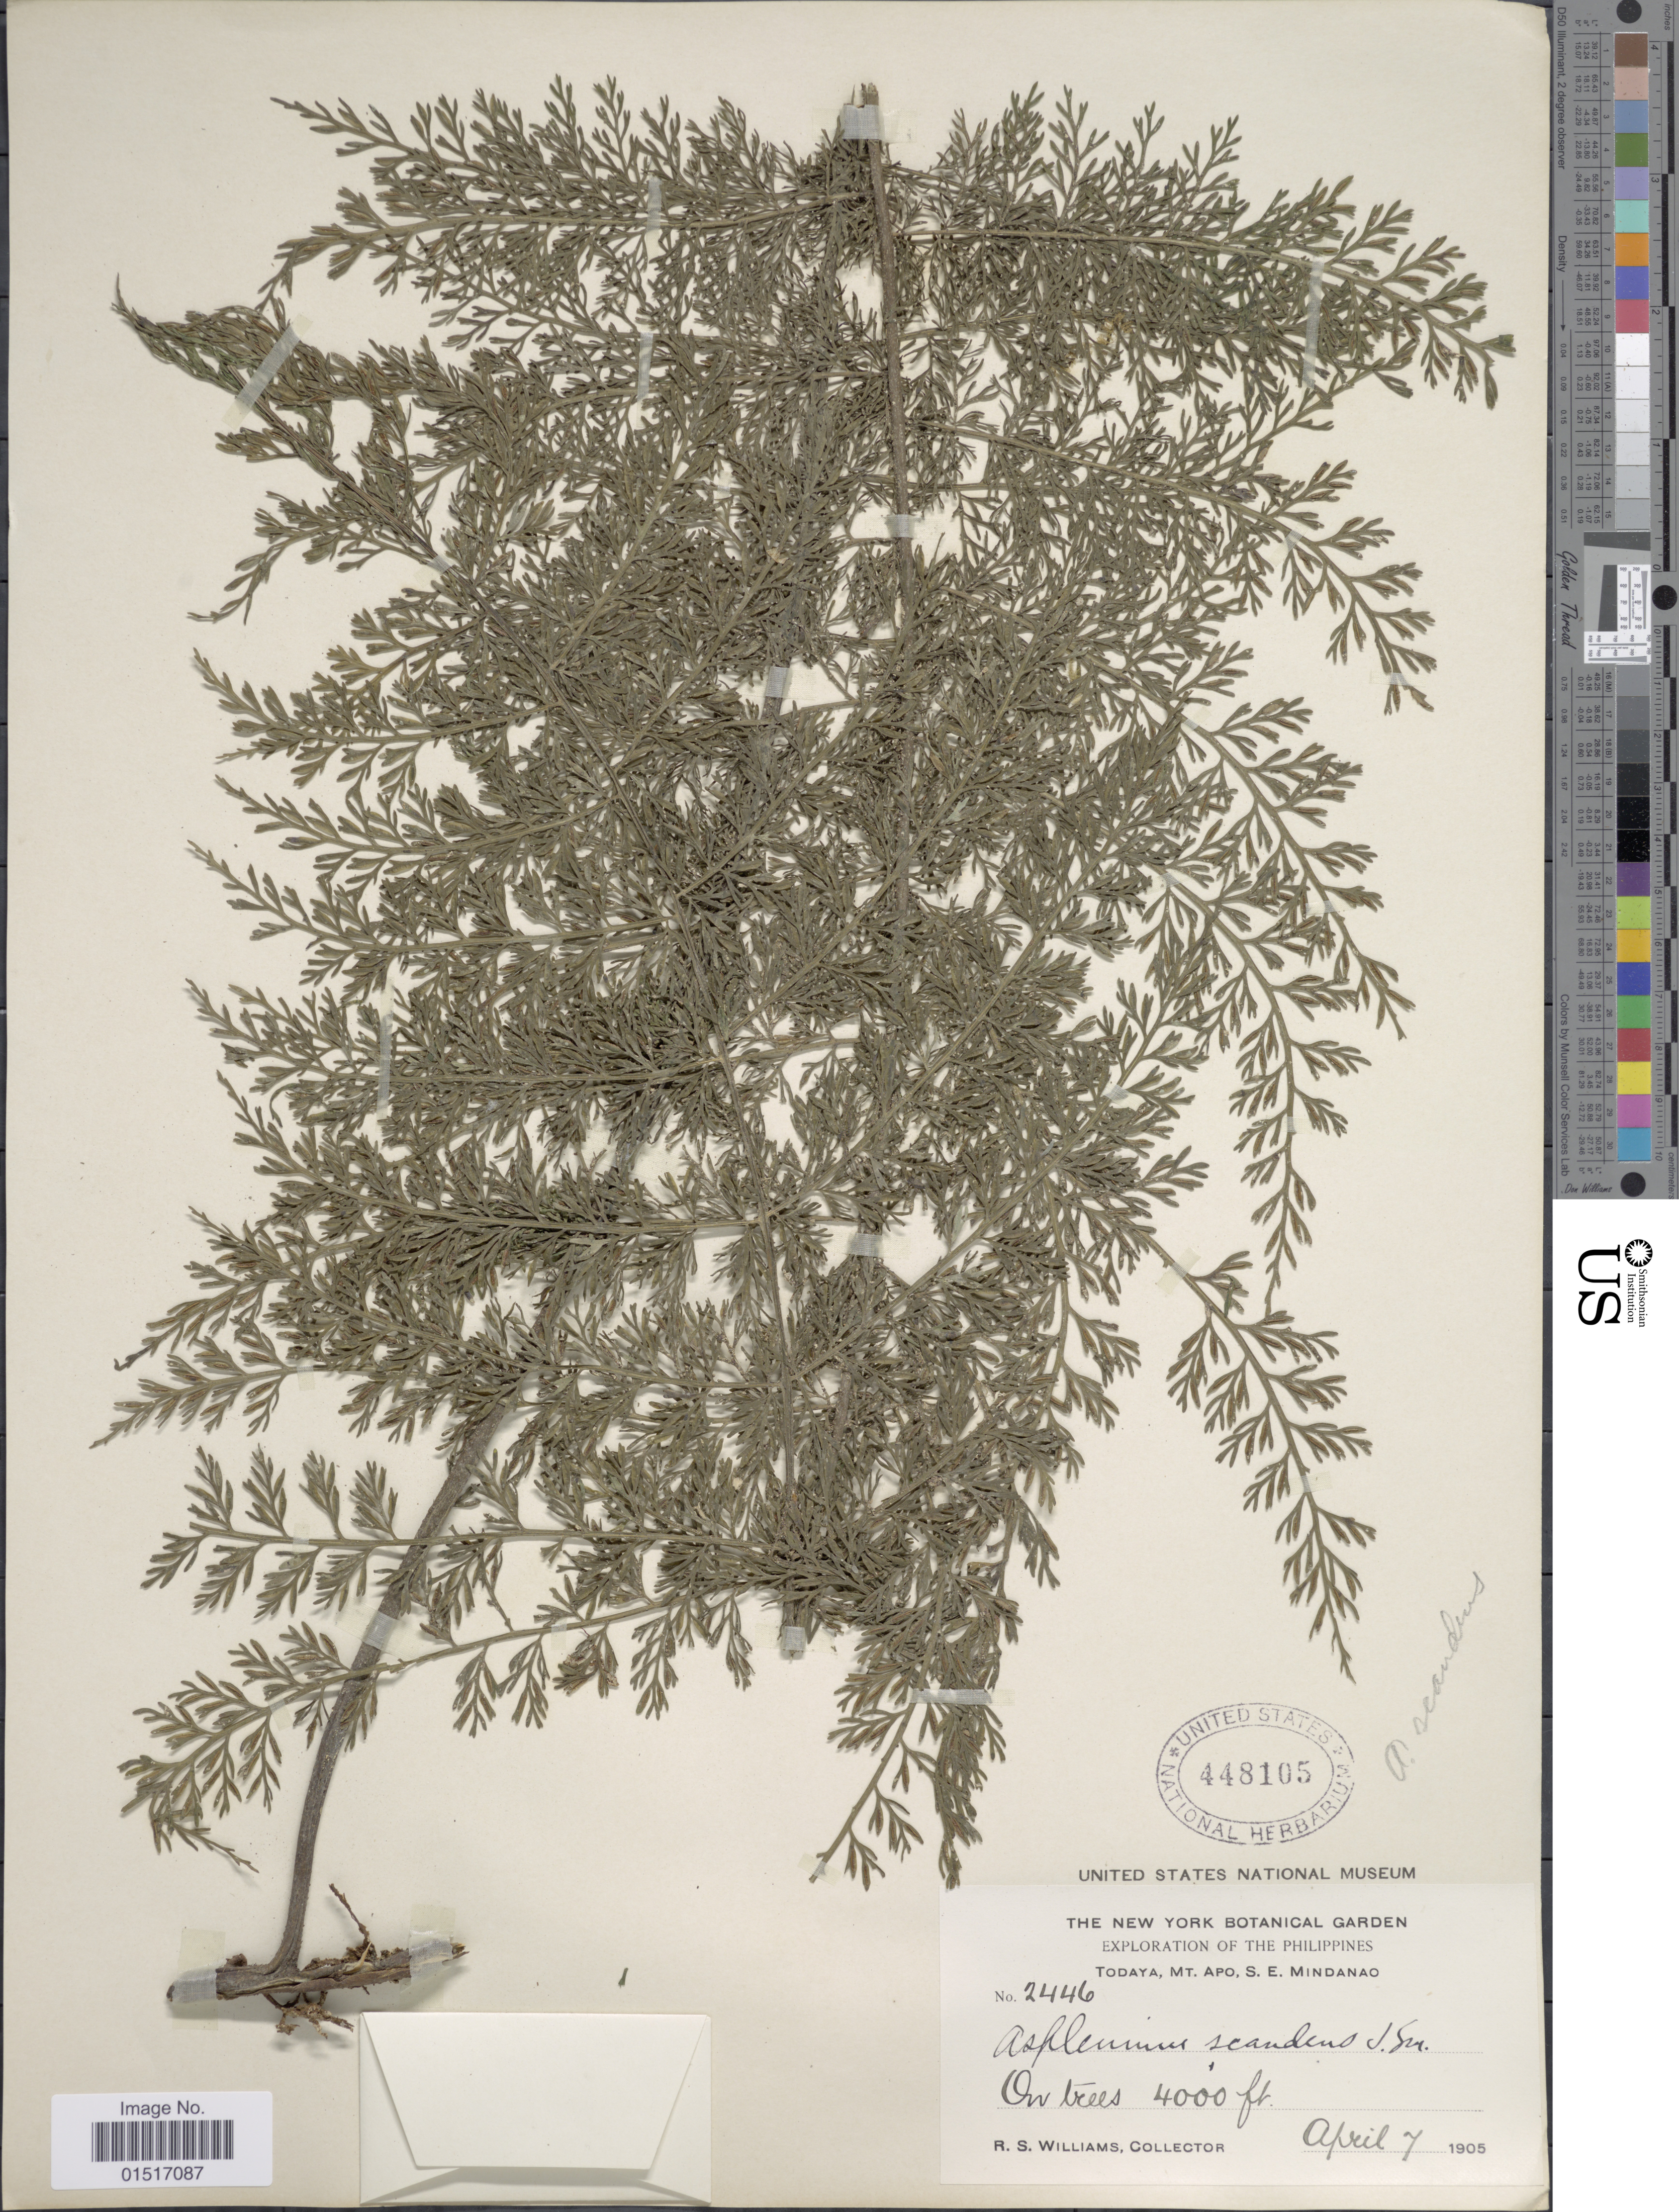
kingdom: Plantae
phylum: Tracheophyta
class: Polypodiopsida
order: Polypodiales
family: Aspleniaceae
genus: Asplenium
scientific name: Asplenium scandens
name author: J. Sm. ex Mett.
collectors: R. S. Williams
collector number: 2446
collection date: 1905-04-07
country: Philippines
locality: Todaya, Mt. Apo, S. E. Mindanao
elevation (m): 1219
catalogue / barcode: US 448105